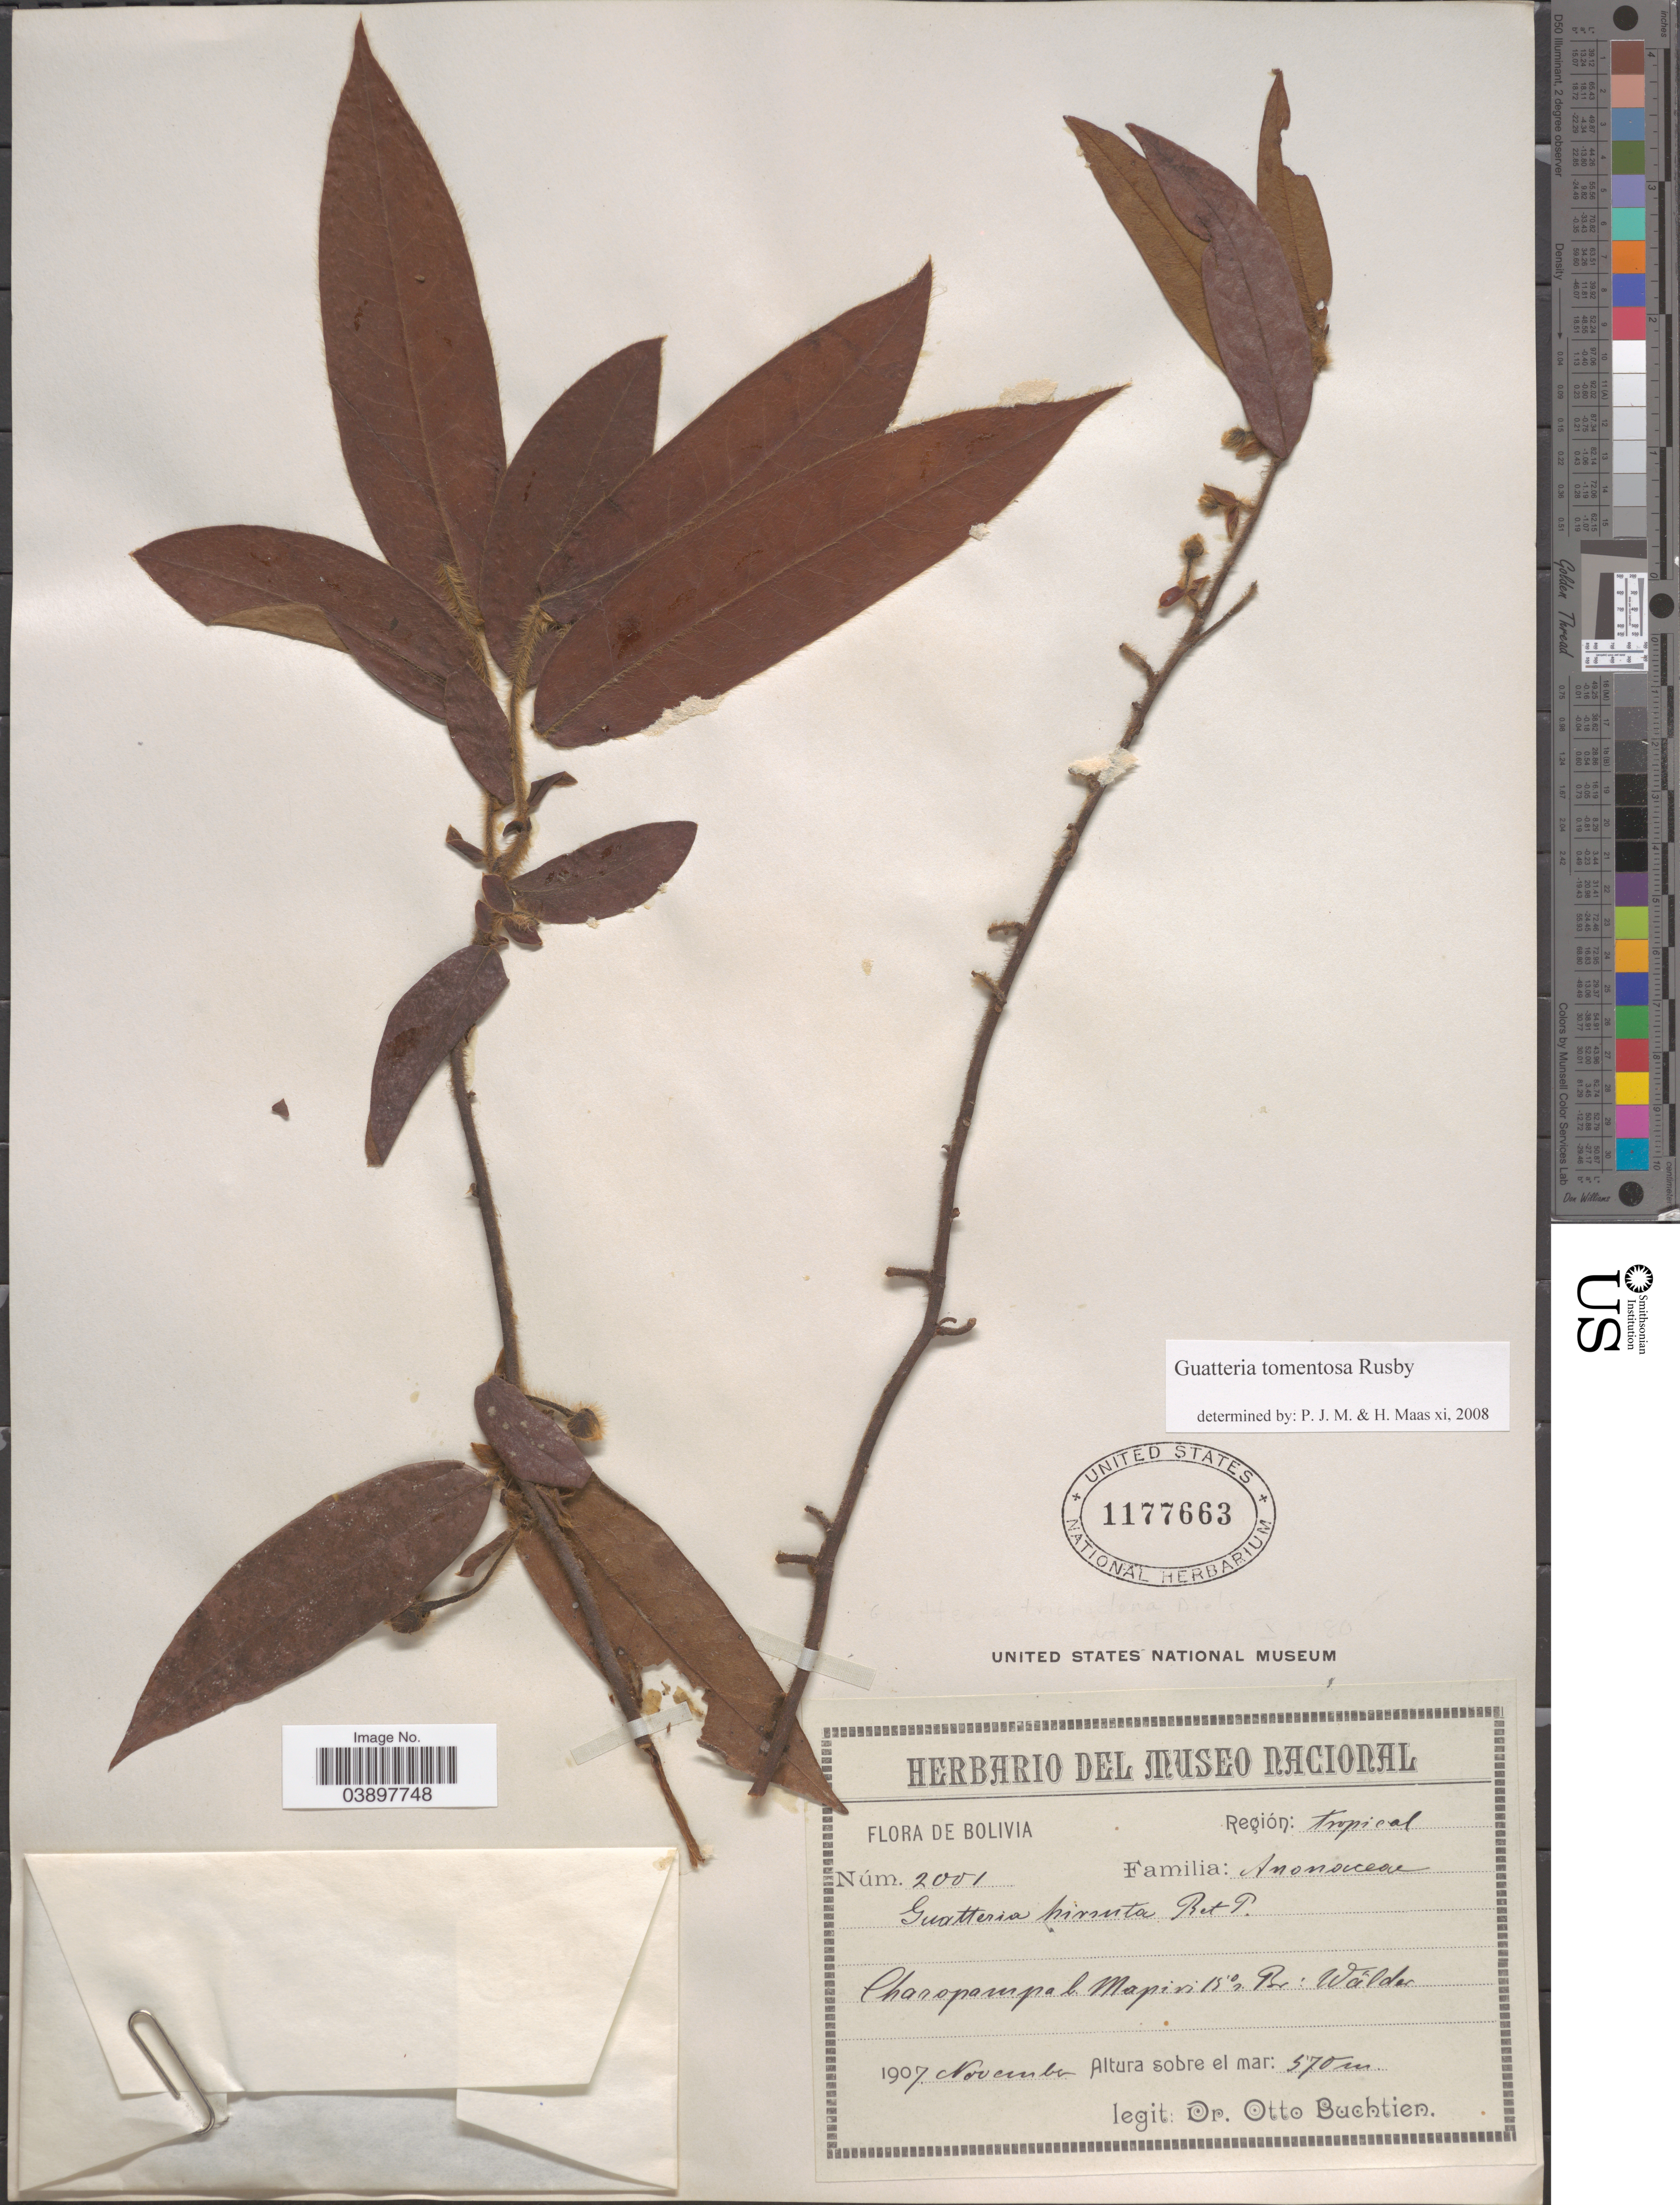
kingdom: Plantae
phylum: Tracheophyta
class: Magnoliopsida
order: Magnoliales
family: Annonaceae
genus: Guatteria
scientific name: Guatteria tomentosa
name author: Rusby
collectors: O. Buchtien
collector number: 2001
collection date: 1907-11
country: Bolivia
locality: Región: tropical. Charopompa b. Mapiri 15° n Br: Walder.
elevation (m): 570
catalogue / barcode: US 1177663